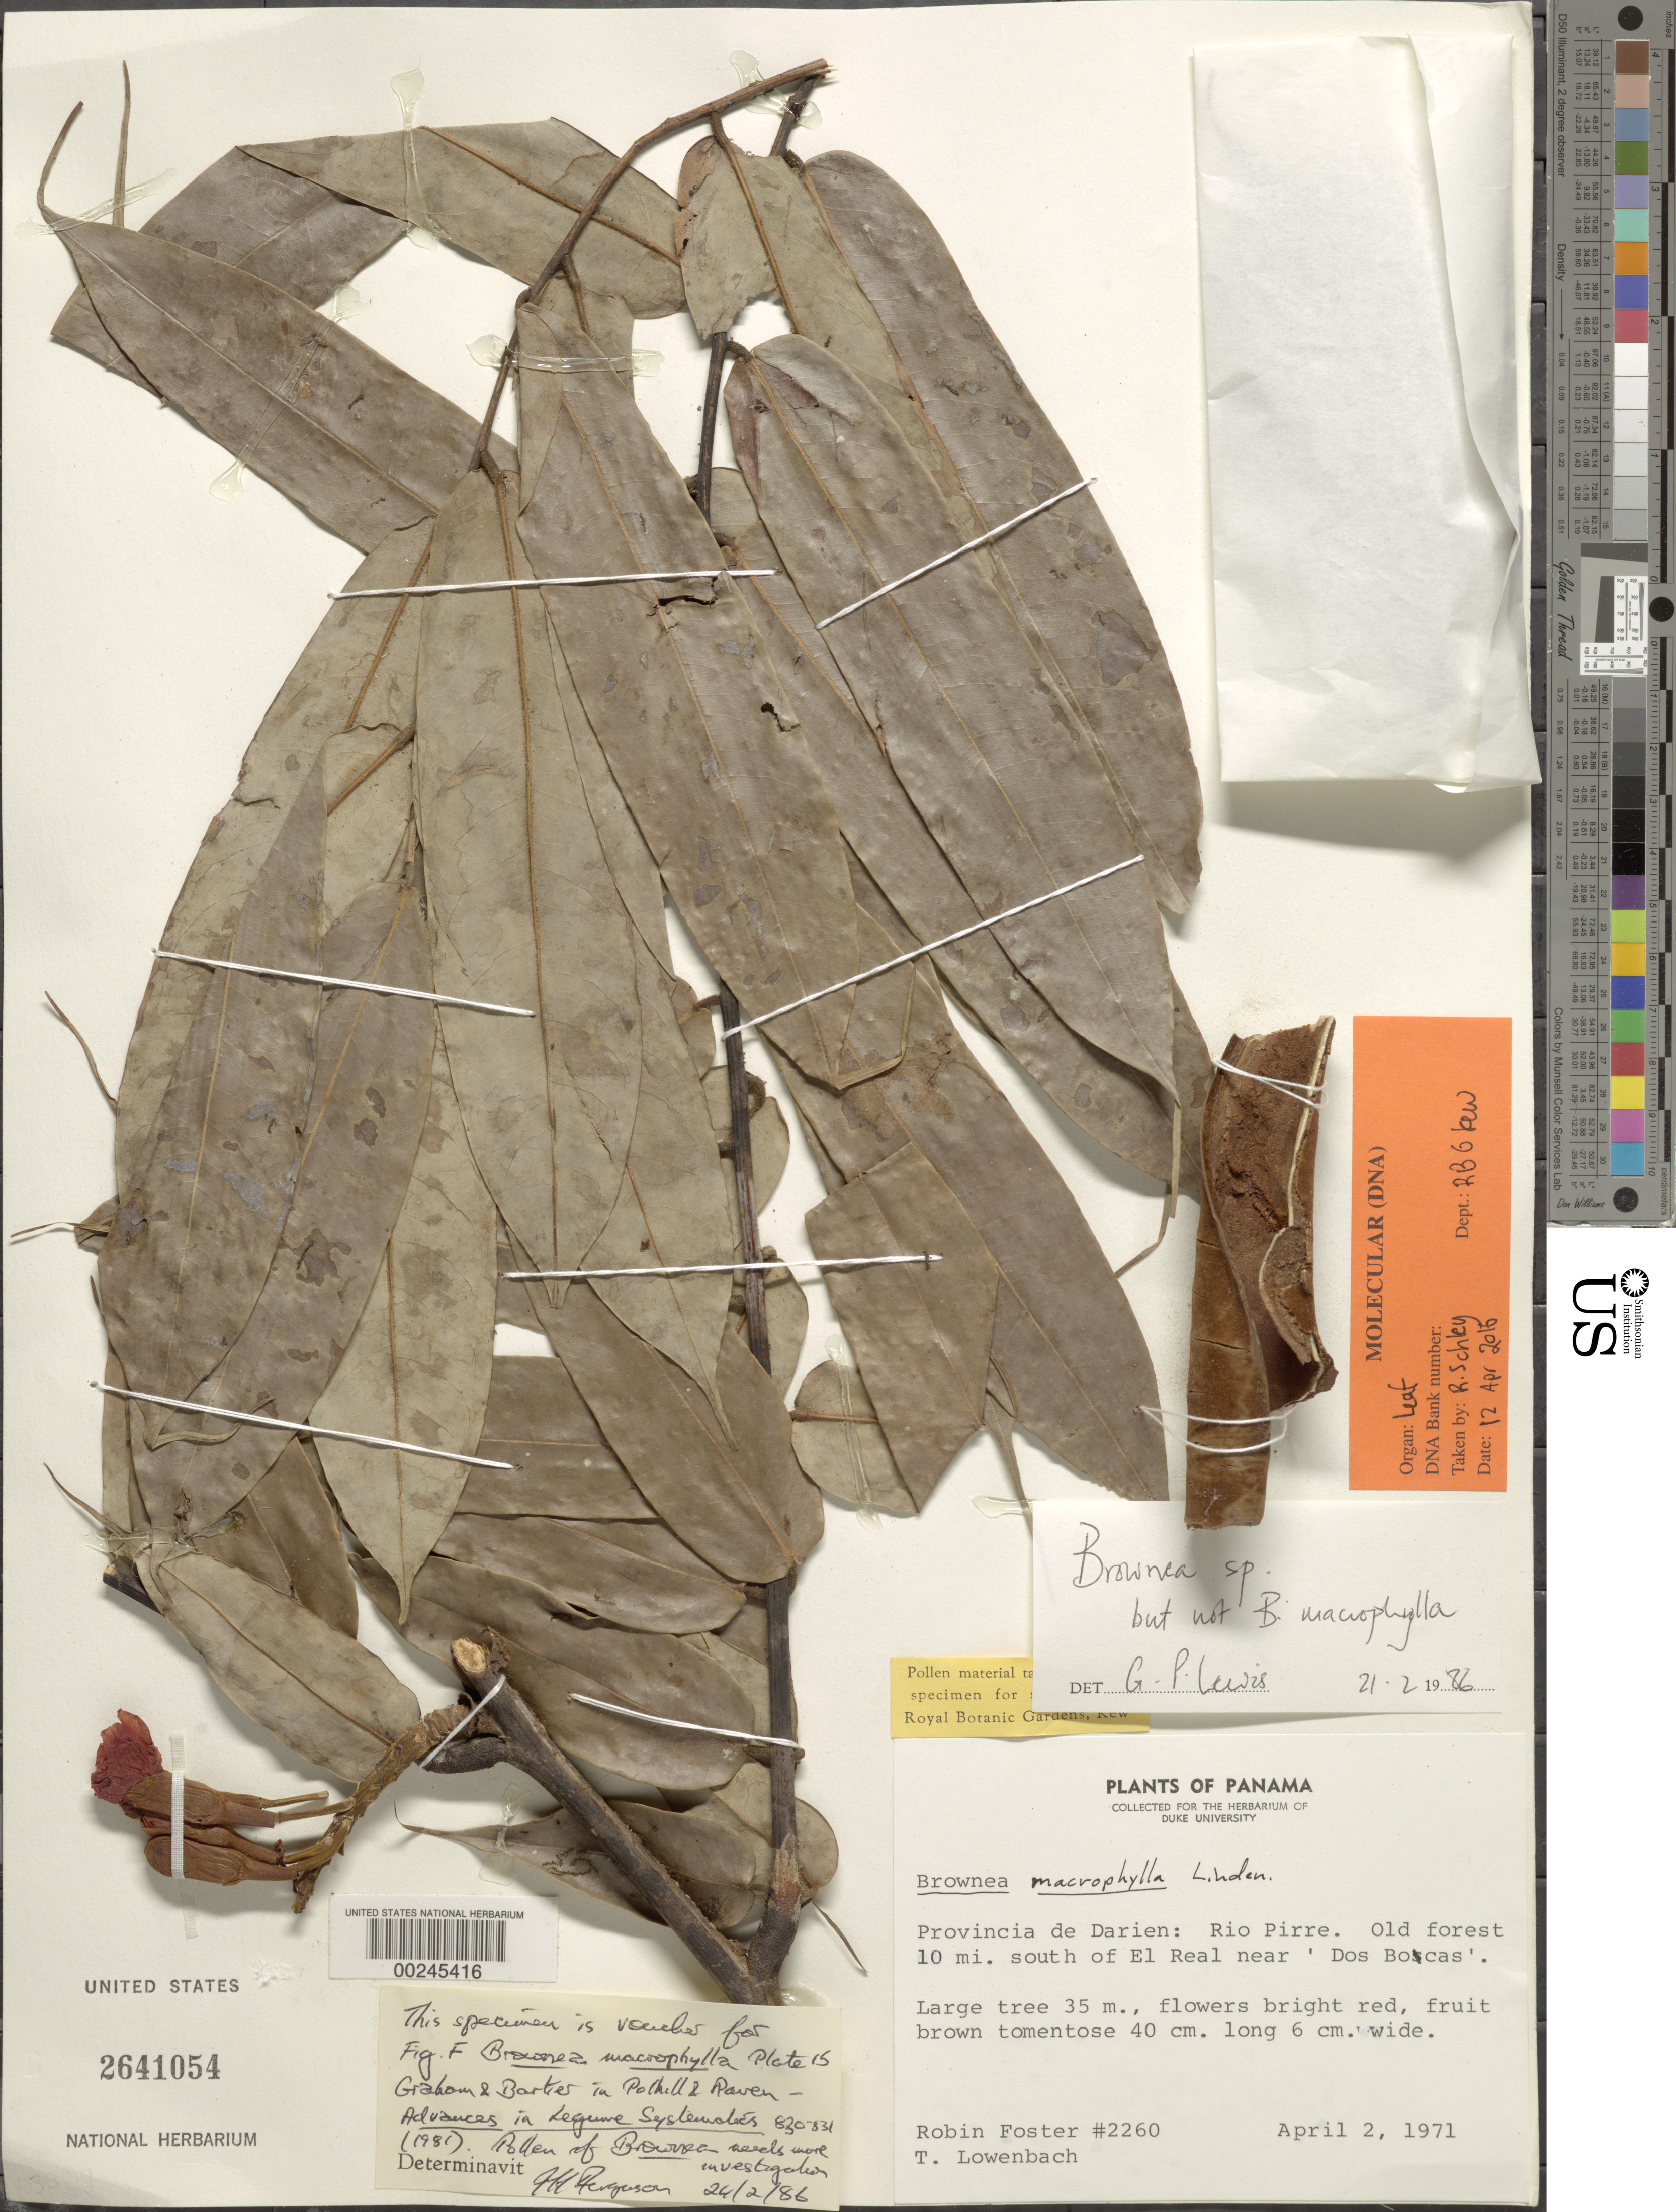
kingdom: Plantae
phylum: Tracheophyta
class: Magnoliopsida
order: Fabales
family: Fabaceae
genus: Brownea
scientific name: Brownea multijuga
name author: Britton & Killip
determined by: Santos-Silva, J.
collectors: R. Foster & T. Lowenbach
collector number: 2260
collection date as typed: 02 Apr 1971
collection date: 1971-04-02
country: Panama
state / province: Darién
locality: Rio Pirre; old forest 10 mi S of el Real near "dos Bocas"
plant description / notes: Not B. macrophylla; Specimen voucher for fig. f, plate 15 Graham & Bartes in Polhill & Raven. Advances in Legume Systematics 830-831 (1981) Pollen of Bownea needs more investigation.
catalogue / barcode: US 2641054